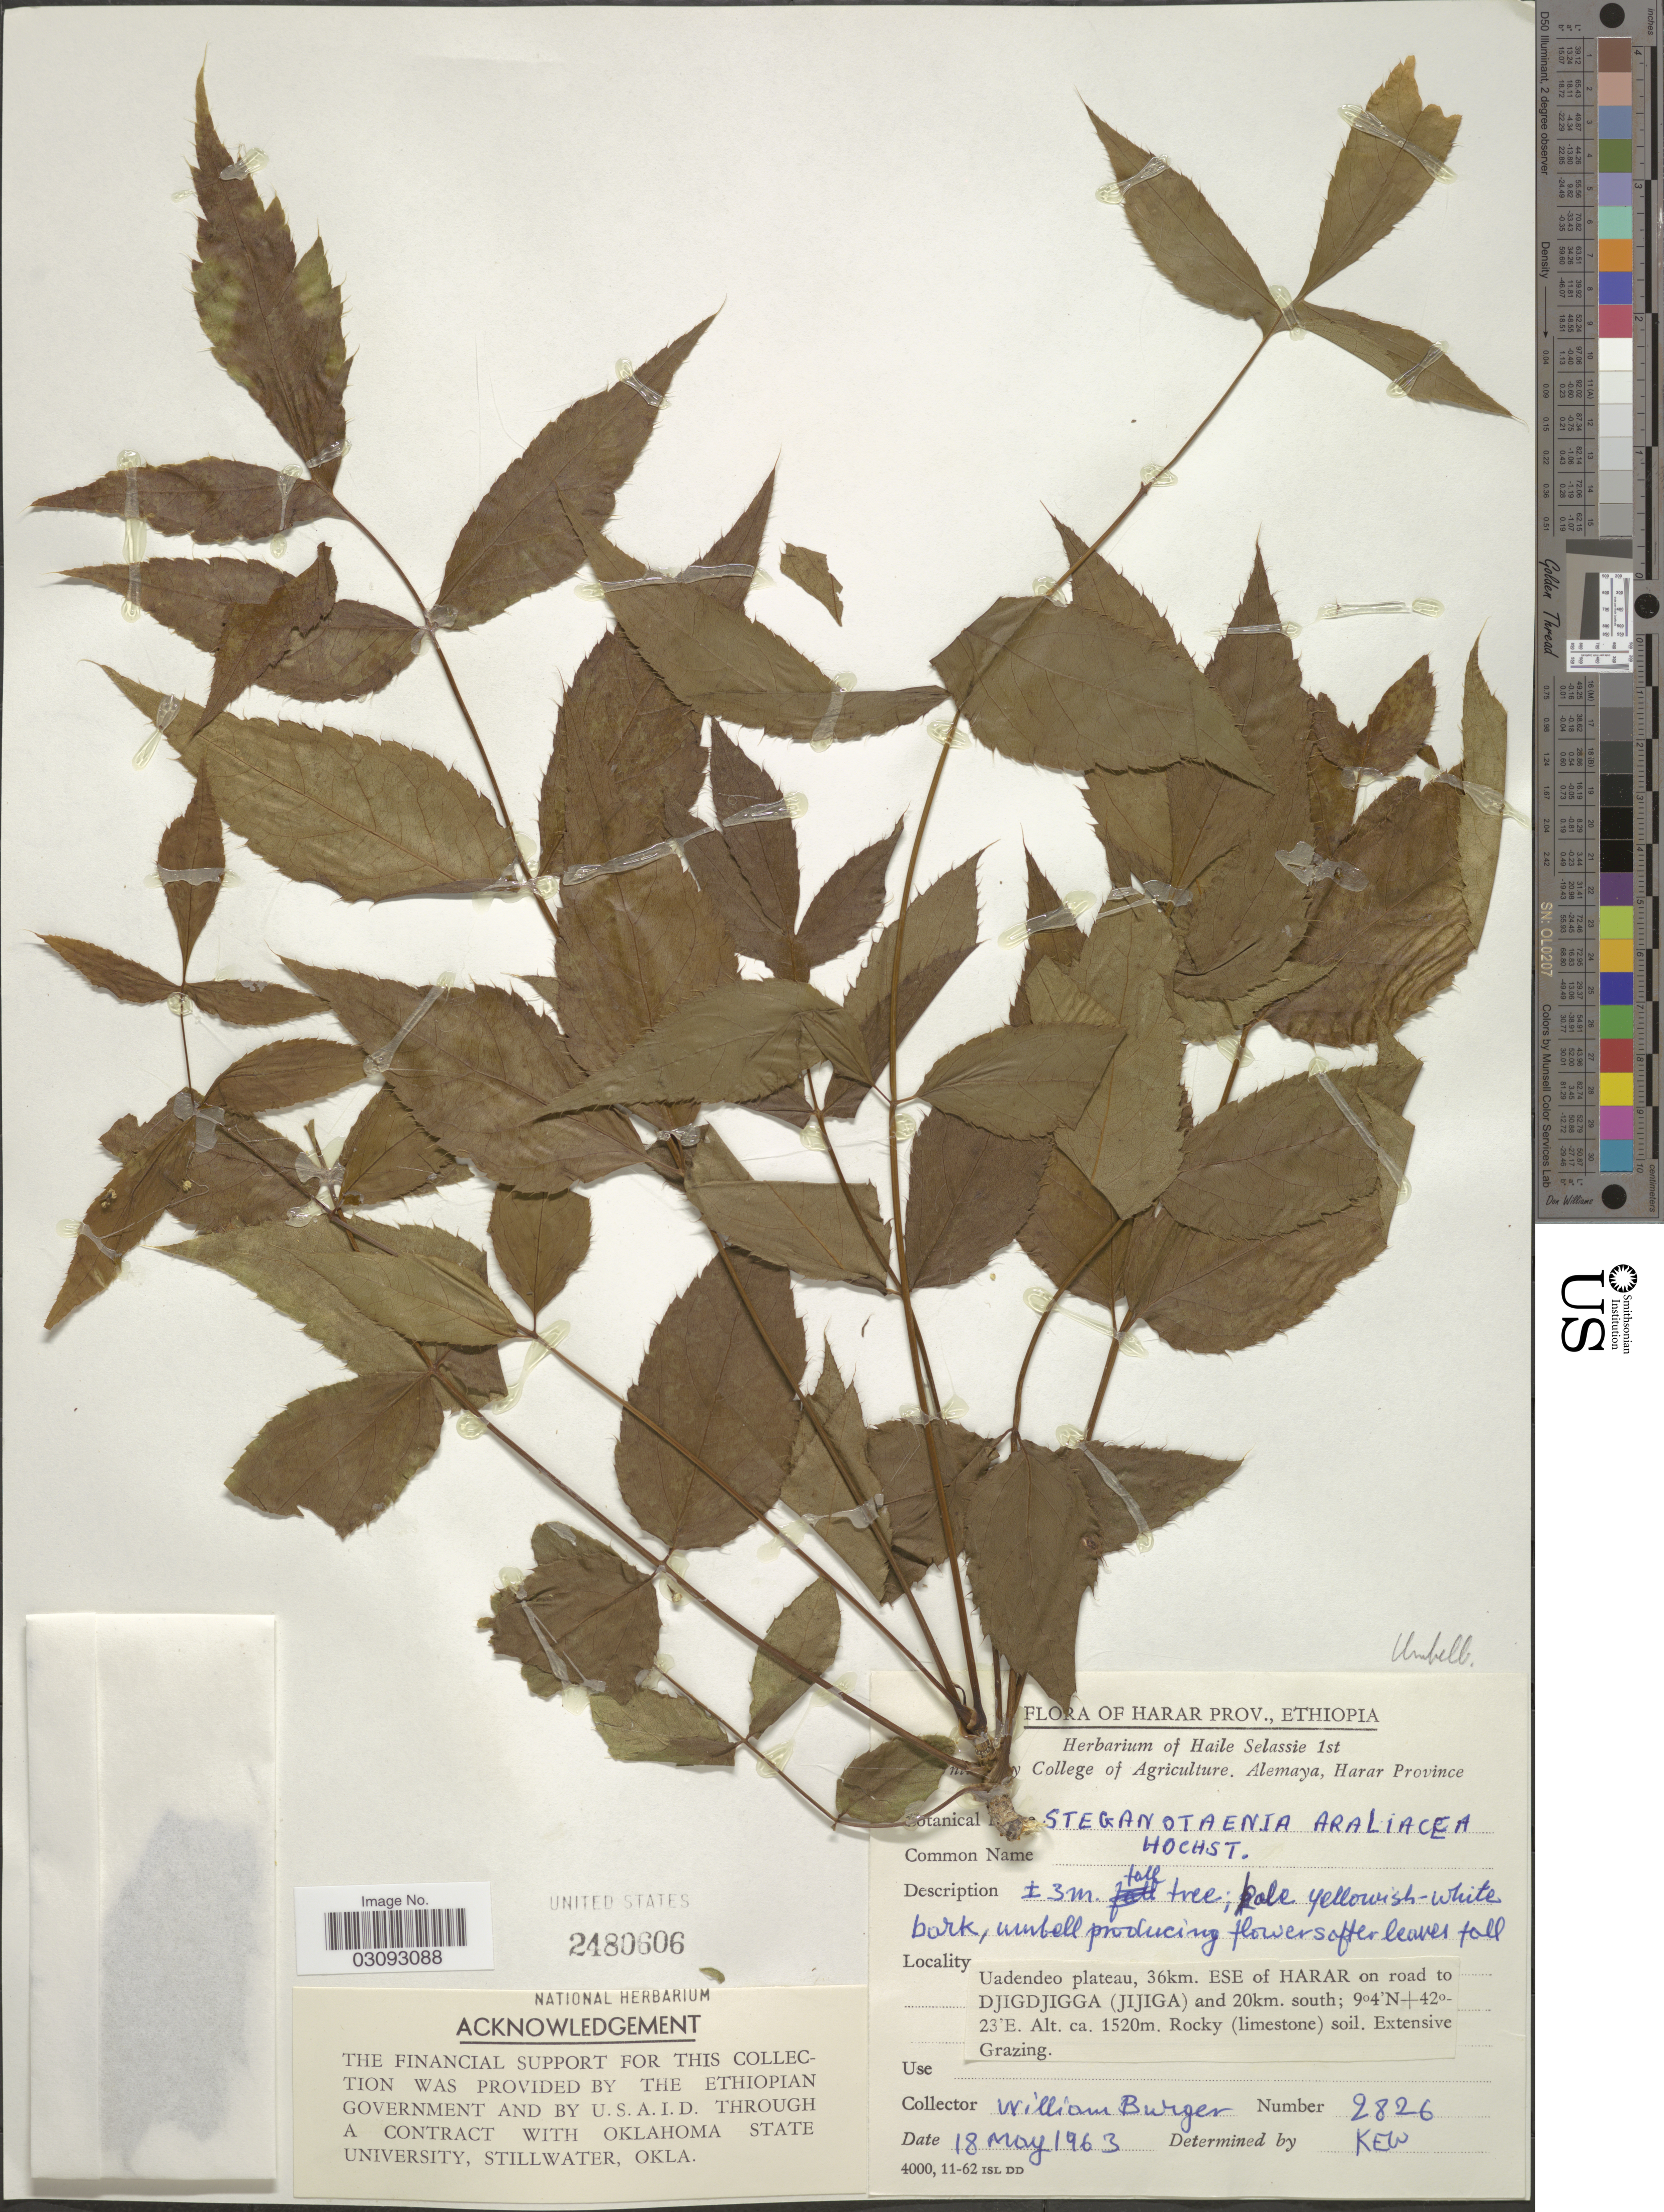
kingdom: Plantae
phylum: Tracheophyta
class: Magnoliopsida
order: Apiales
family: Apiaceae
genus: Peucedanum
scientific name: Peucedanum araliaceum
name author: (Hochst.) Benth. & Hook. f. ex Vatke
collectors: W. Burger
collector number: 2826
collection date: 1963-05-18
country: Ethiopia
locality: Harar Prov. Uadendeo plateau, 36 km. ESE of Harar on road to Djigdjigga (Jijiga) and 20 km. south.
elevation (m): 1520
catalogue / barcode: US 2480606